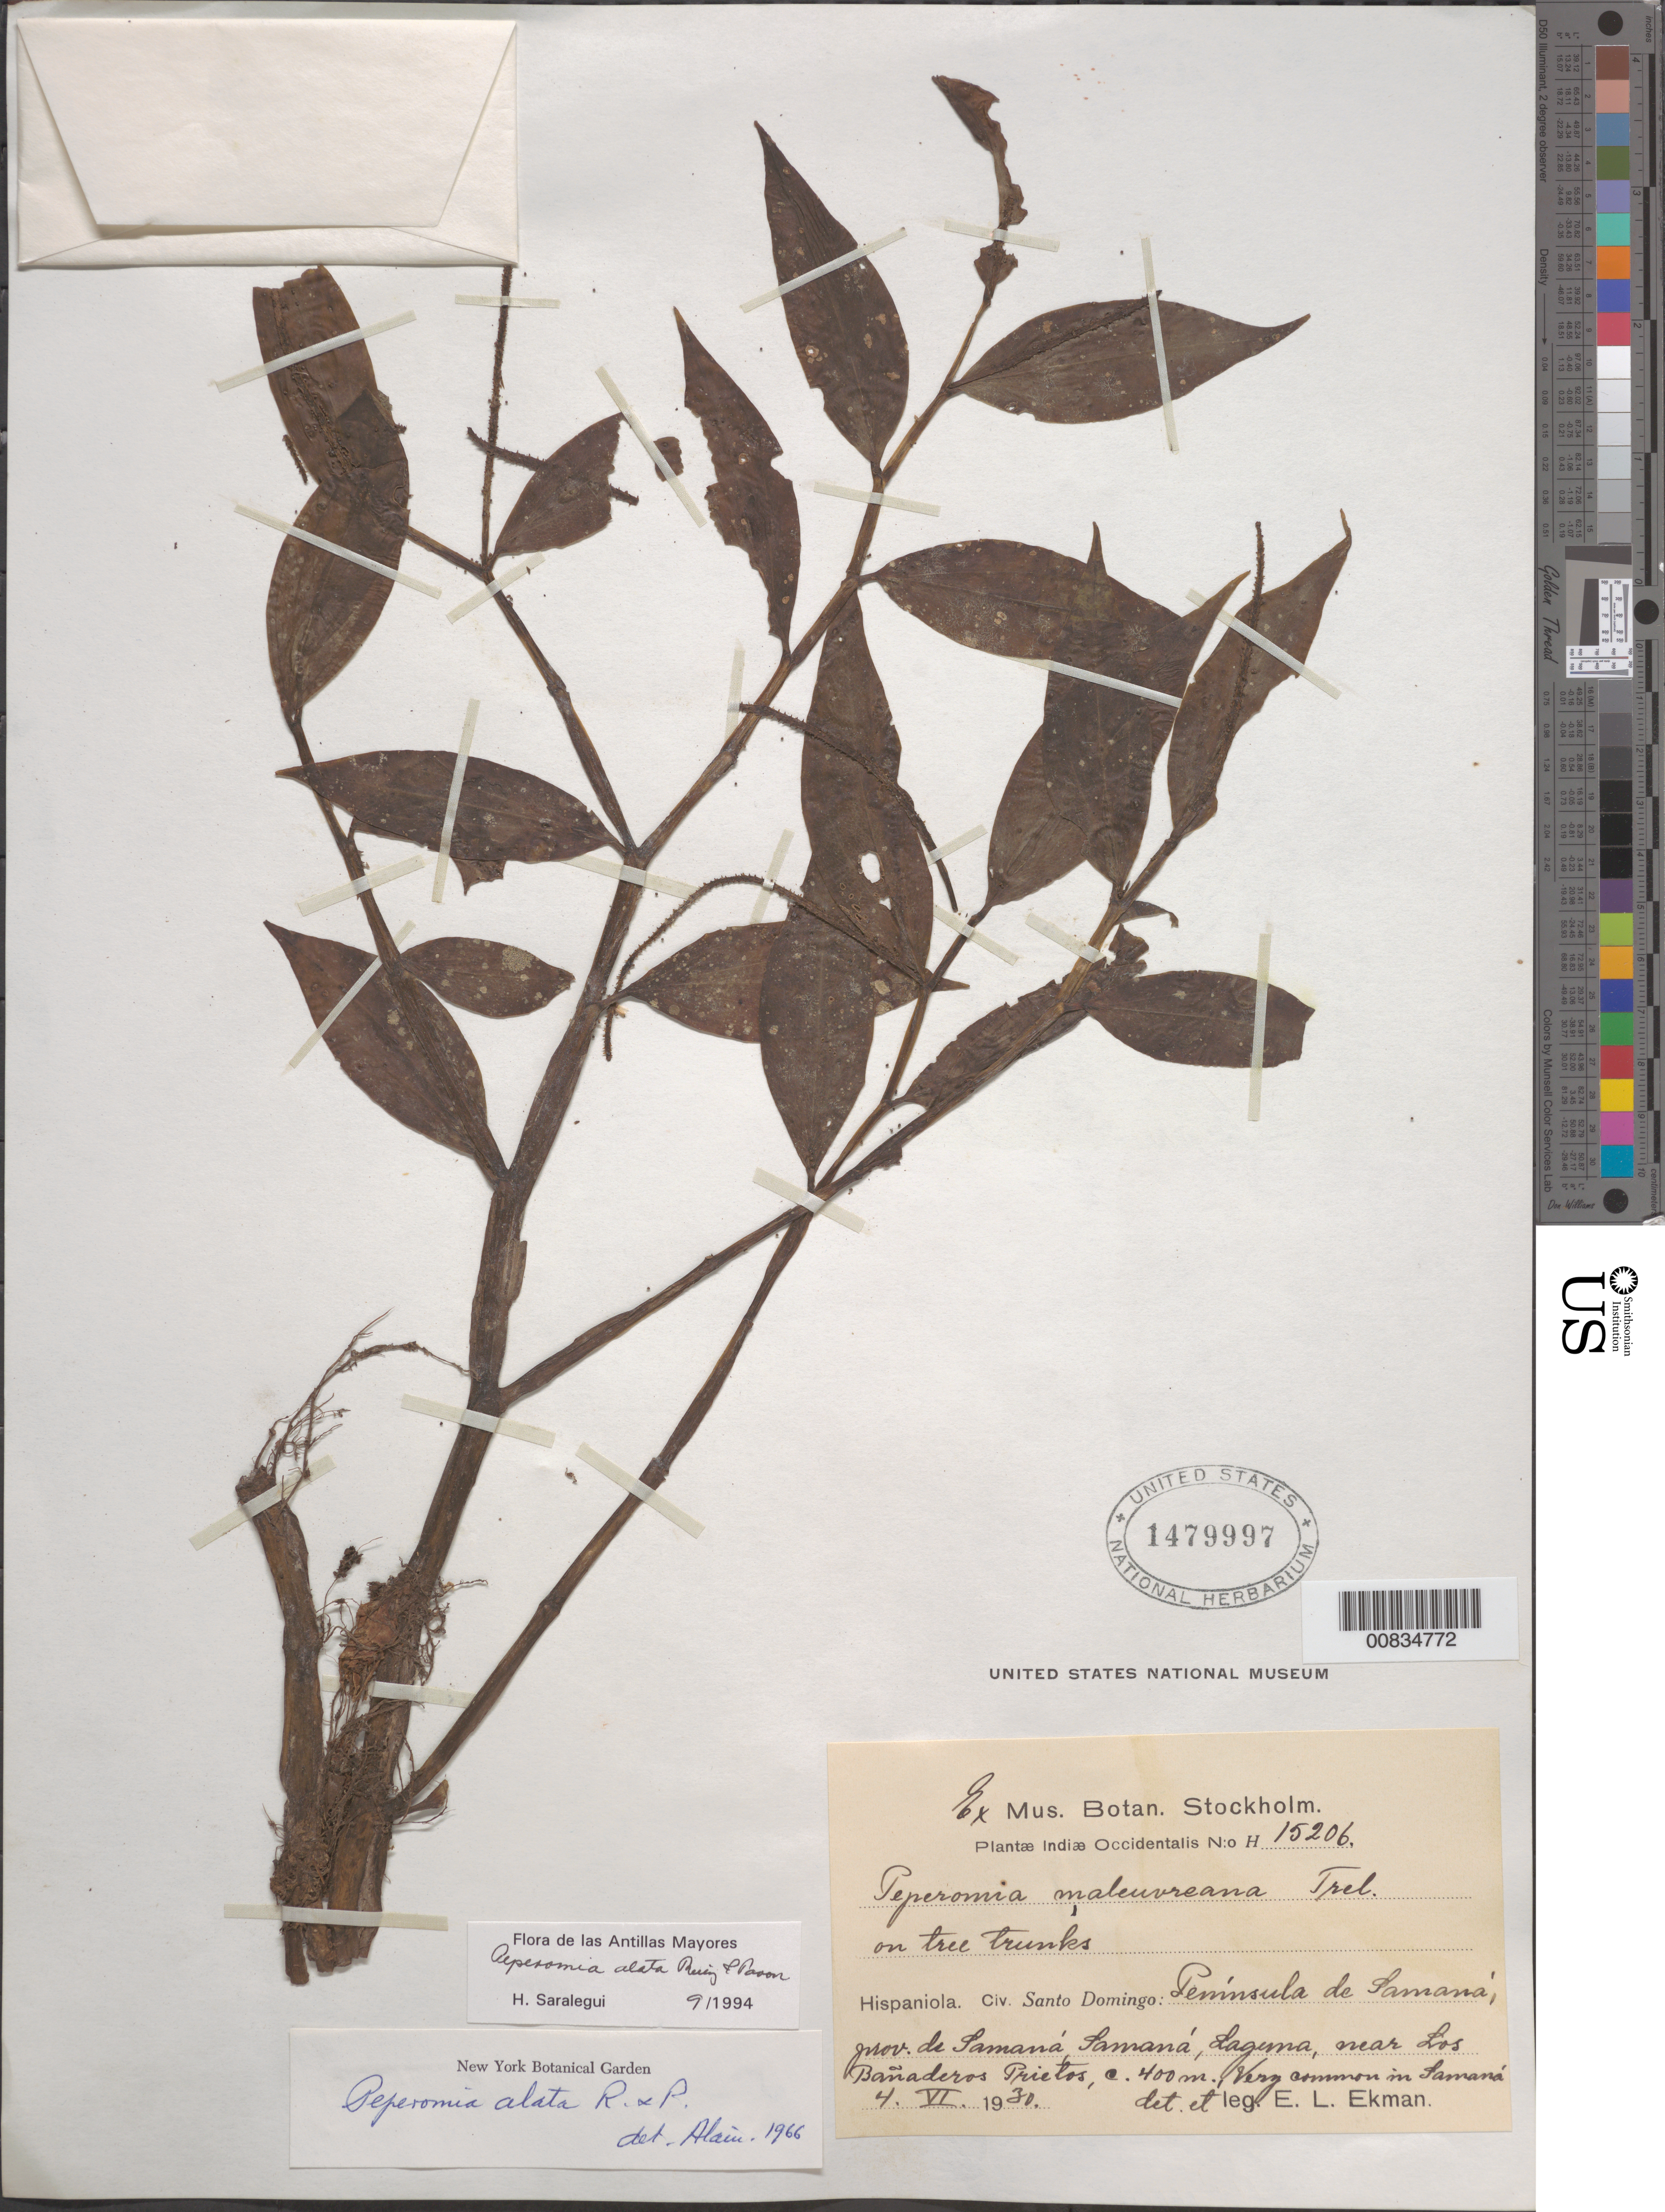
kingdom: Plantae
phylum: Tracheophyta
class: Magnoliopsida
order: Piperales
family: Piperaceae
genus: Peperomia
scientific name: Peperomia alata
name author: Ruiz & Pav.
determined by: Saralegui Boza, H., (HAJB), Jardin Botanico Nacional (Habana)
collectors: E. L. Ekman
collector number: H 15206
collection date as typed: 04 Jun 1930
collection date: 1930-06-04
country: Dominican Republic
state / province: Samana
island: Hispaniola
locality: Península de Samaná, Laguna near Los Bañaderos Prietos.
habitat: On tree trunks.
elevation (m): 400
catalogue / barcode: US 1479997